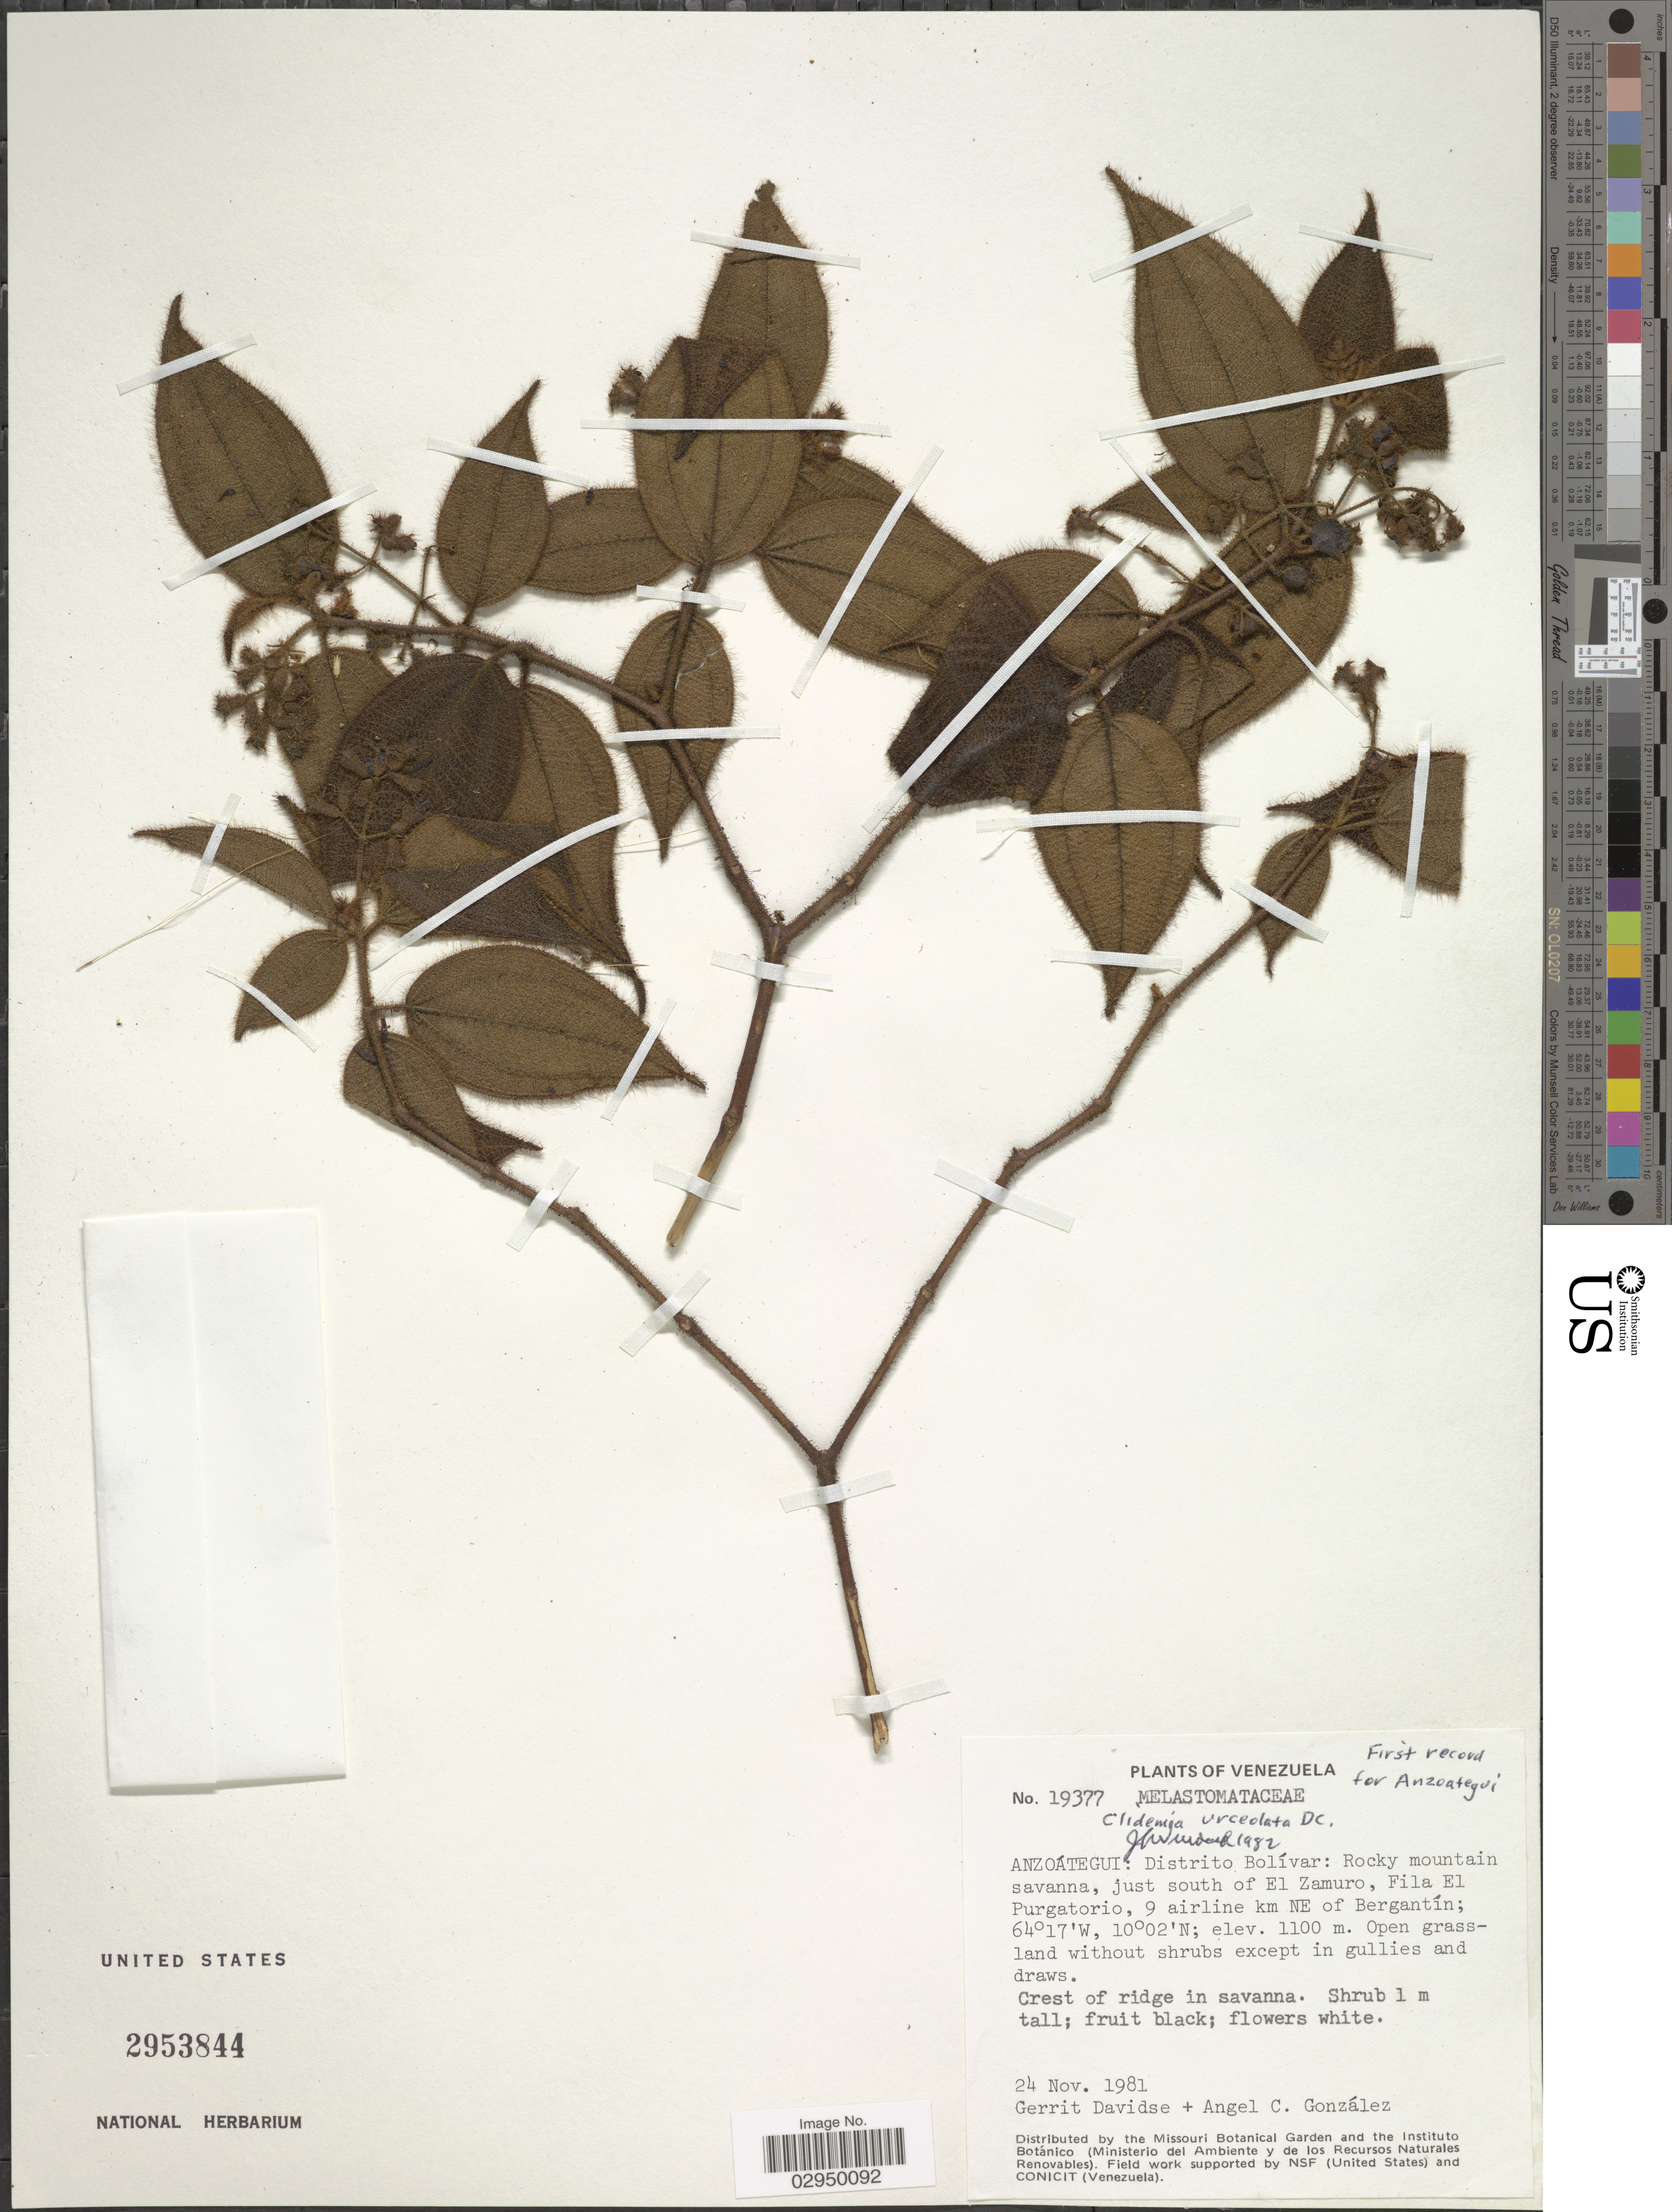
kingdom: Plantae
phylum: Tracheophyta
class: Magnoliopsida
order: Myrtales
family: Melastomataceae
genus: Clidemia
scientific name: Clidemia urceolata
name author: DC.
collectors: G. Davidse & A. C. González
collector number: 19377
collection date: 1981-11-24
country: Venezuela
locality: Anzoátegui: Distrito Bolívar: Rocky mountain savanna, just south of El Zamuro, Fila El Purgatorio, 9 airline km NE of Bergantín.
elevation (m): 1100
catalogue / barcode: US 2953844